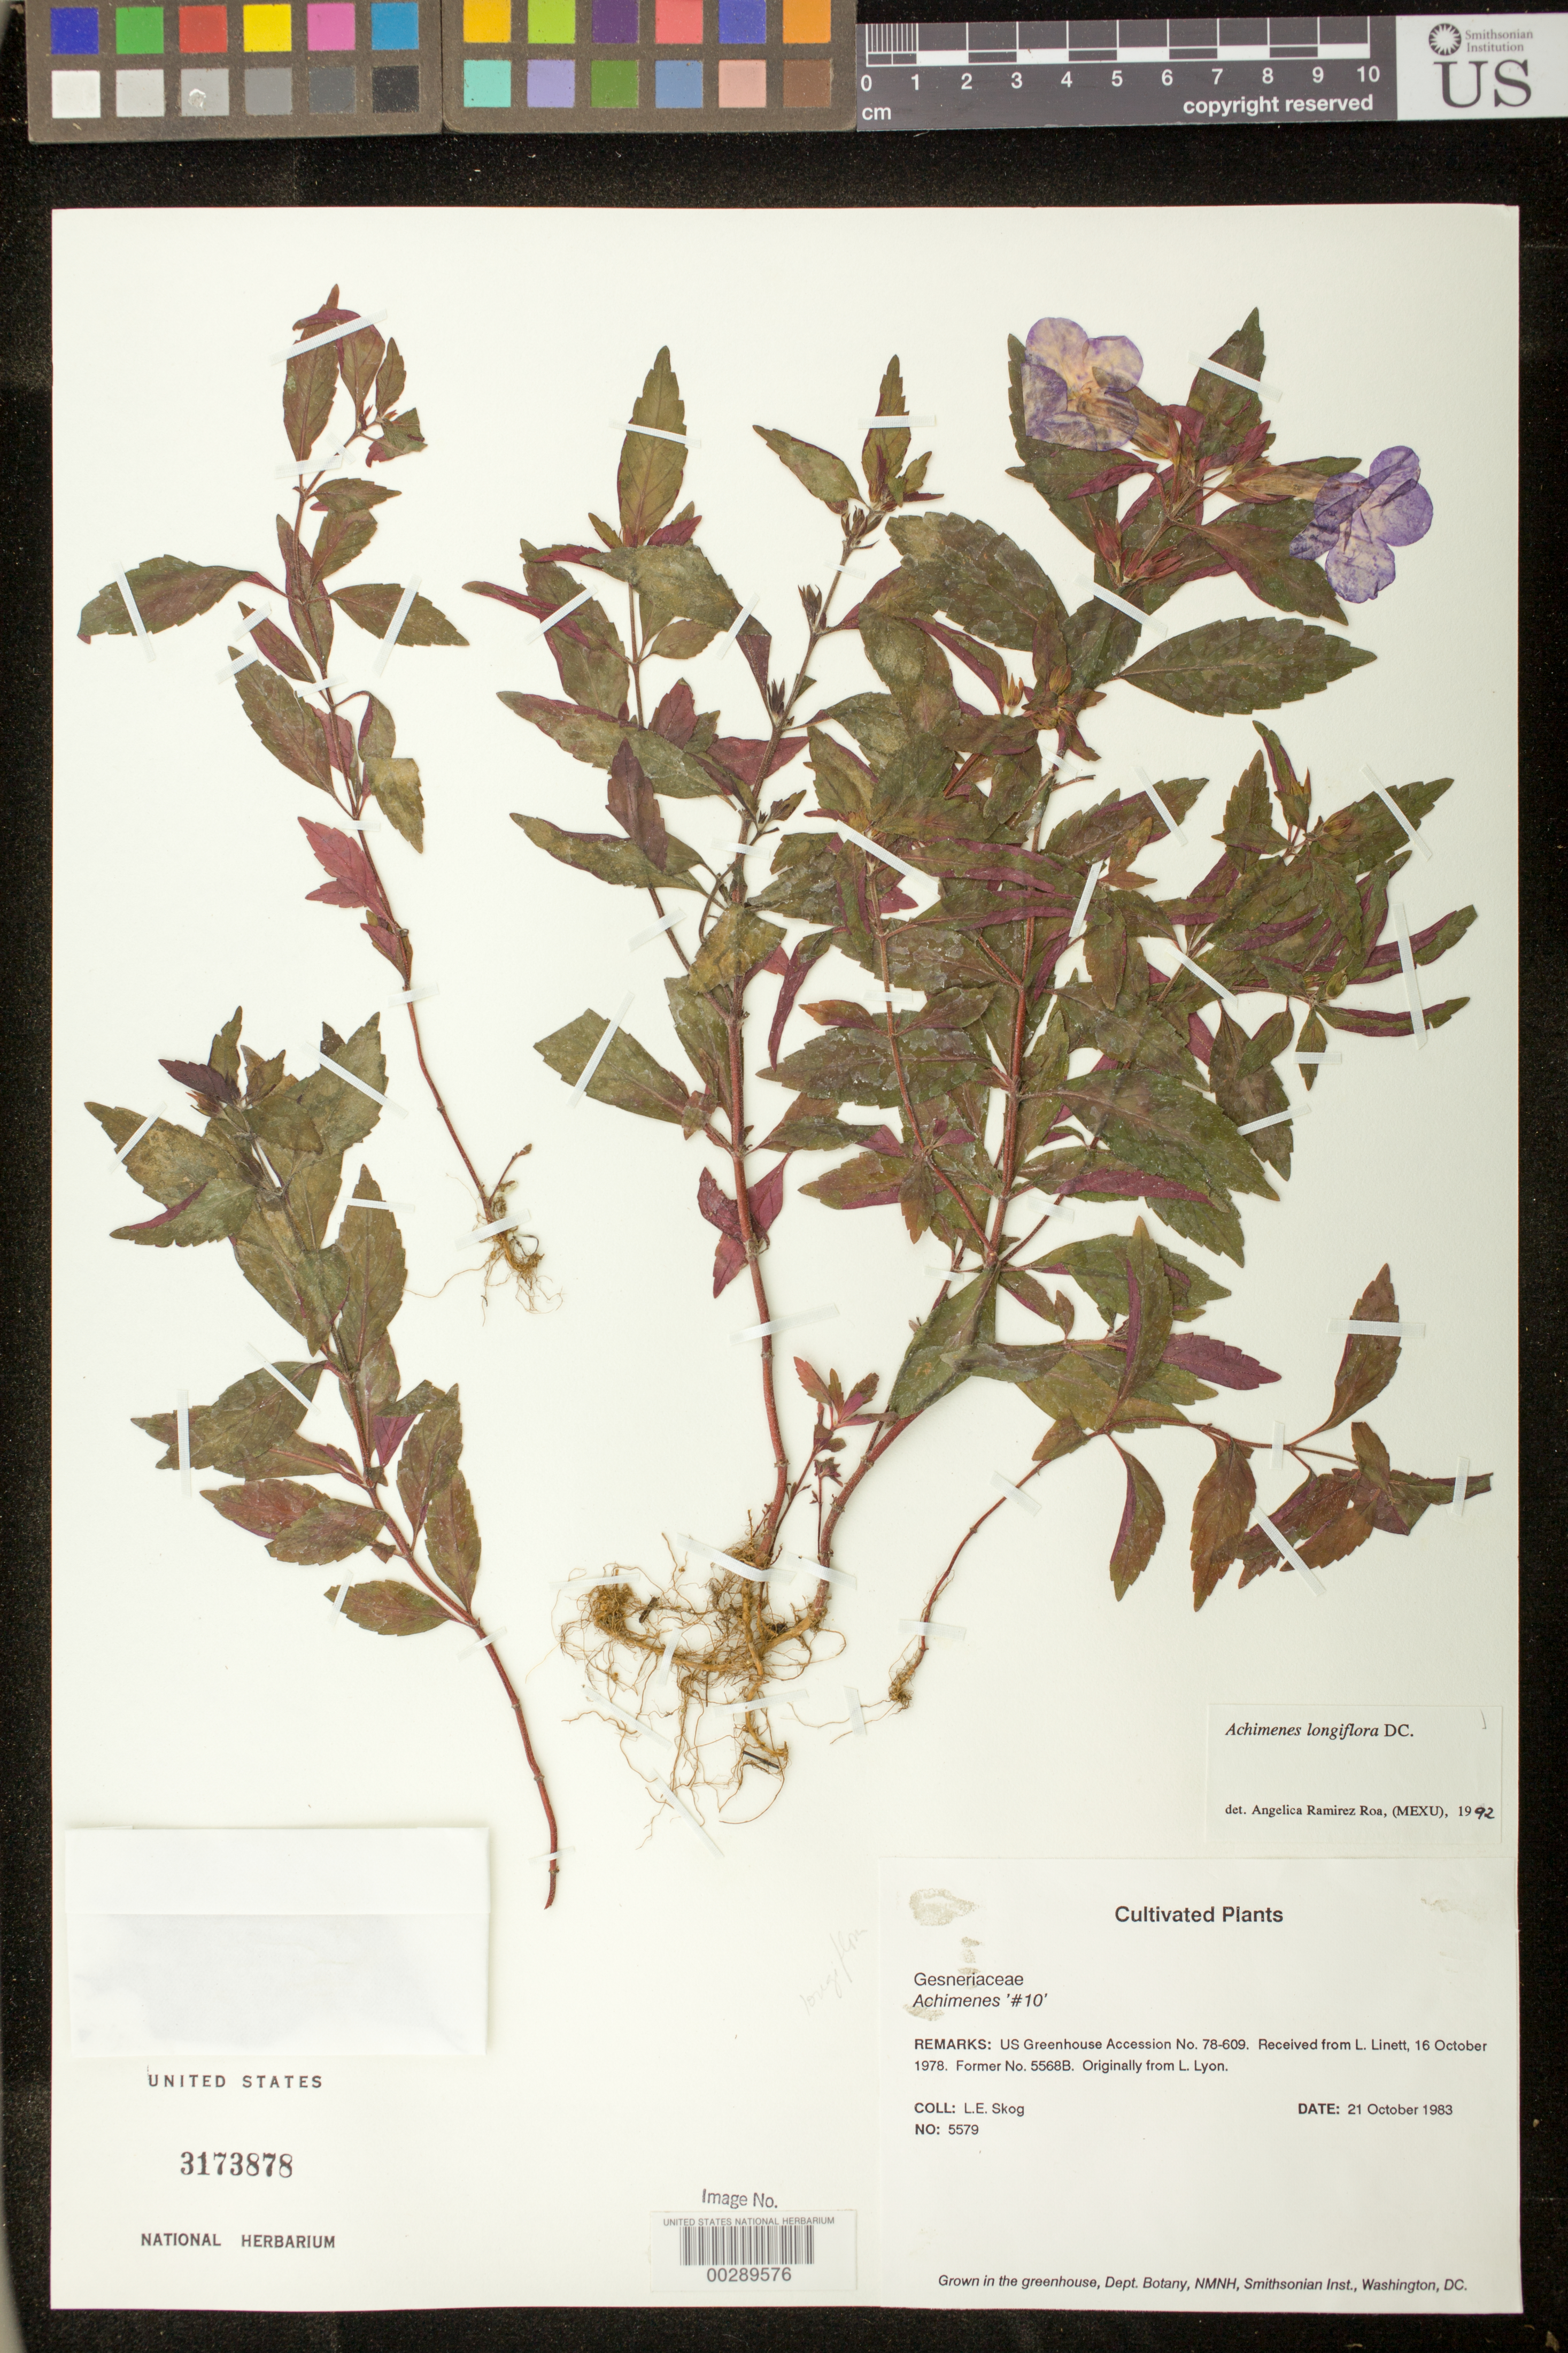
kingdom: Plantae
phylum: Tracheophyta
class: Magnoliopsida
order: Lamiales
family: Gesneriaceae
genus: Achimenes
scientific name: Achimenes longiflora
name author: DC.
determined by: Skog, Laurence E.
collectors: L. E. Skog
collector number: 5579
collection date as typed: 21 Oct 1983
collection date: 1983-10-21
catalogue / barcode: US 3173878